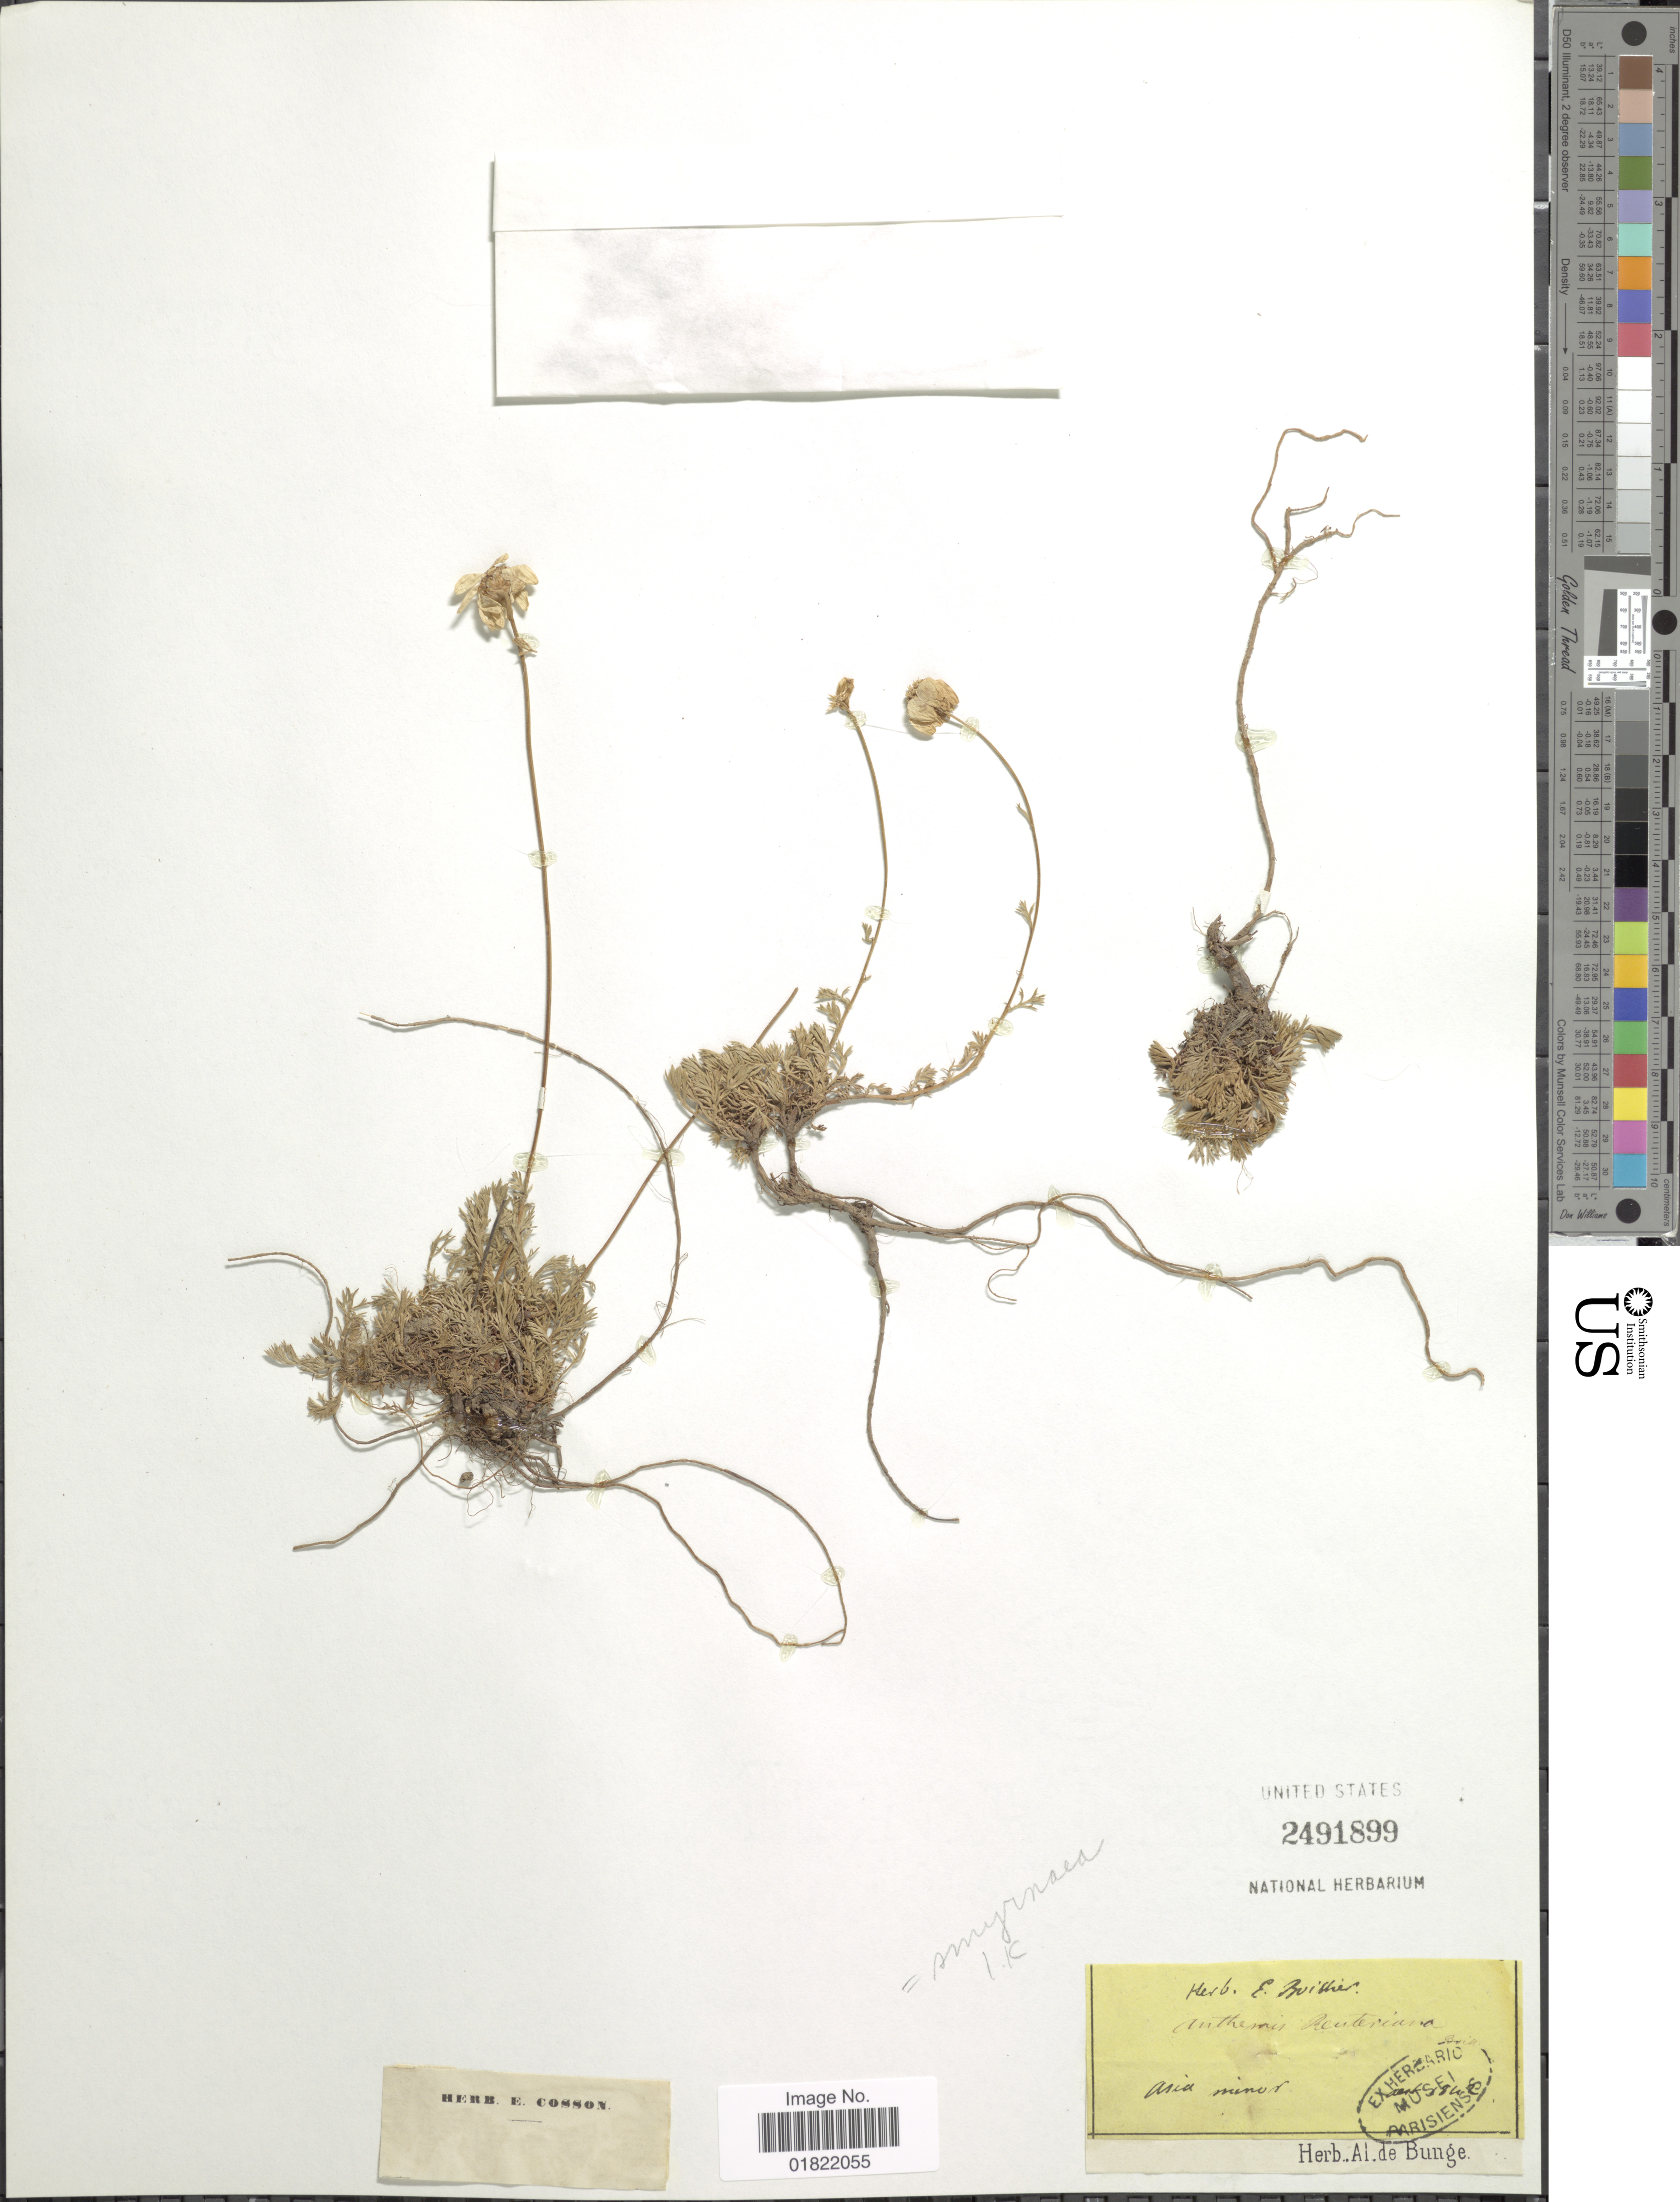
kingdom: Plantae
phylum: Tracheophyta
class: Magnoliopsida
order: Asterales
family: Asteraceae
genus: Anthemis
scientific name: Anthemis smyrnaea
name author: Boiss.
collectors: Herb. Boissier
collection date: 1842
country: Turkey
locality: Asia minor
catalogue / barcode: US 2491899